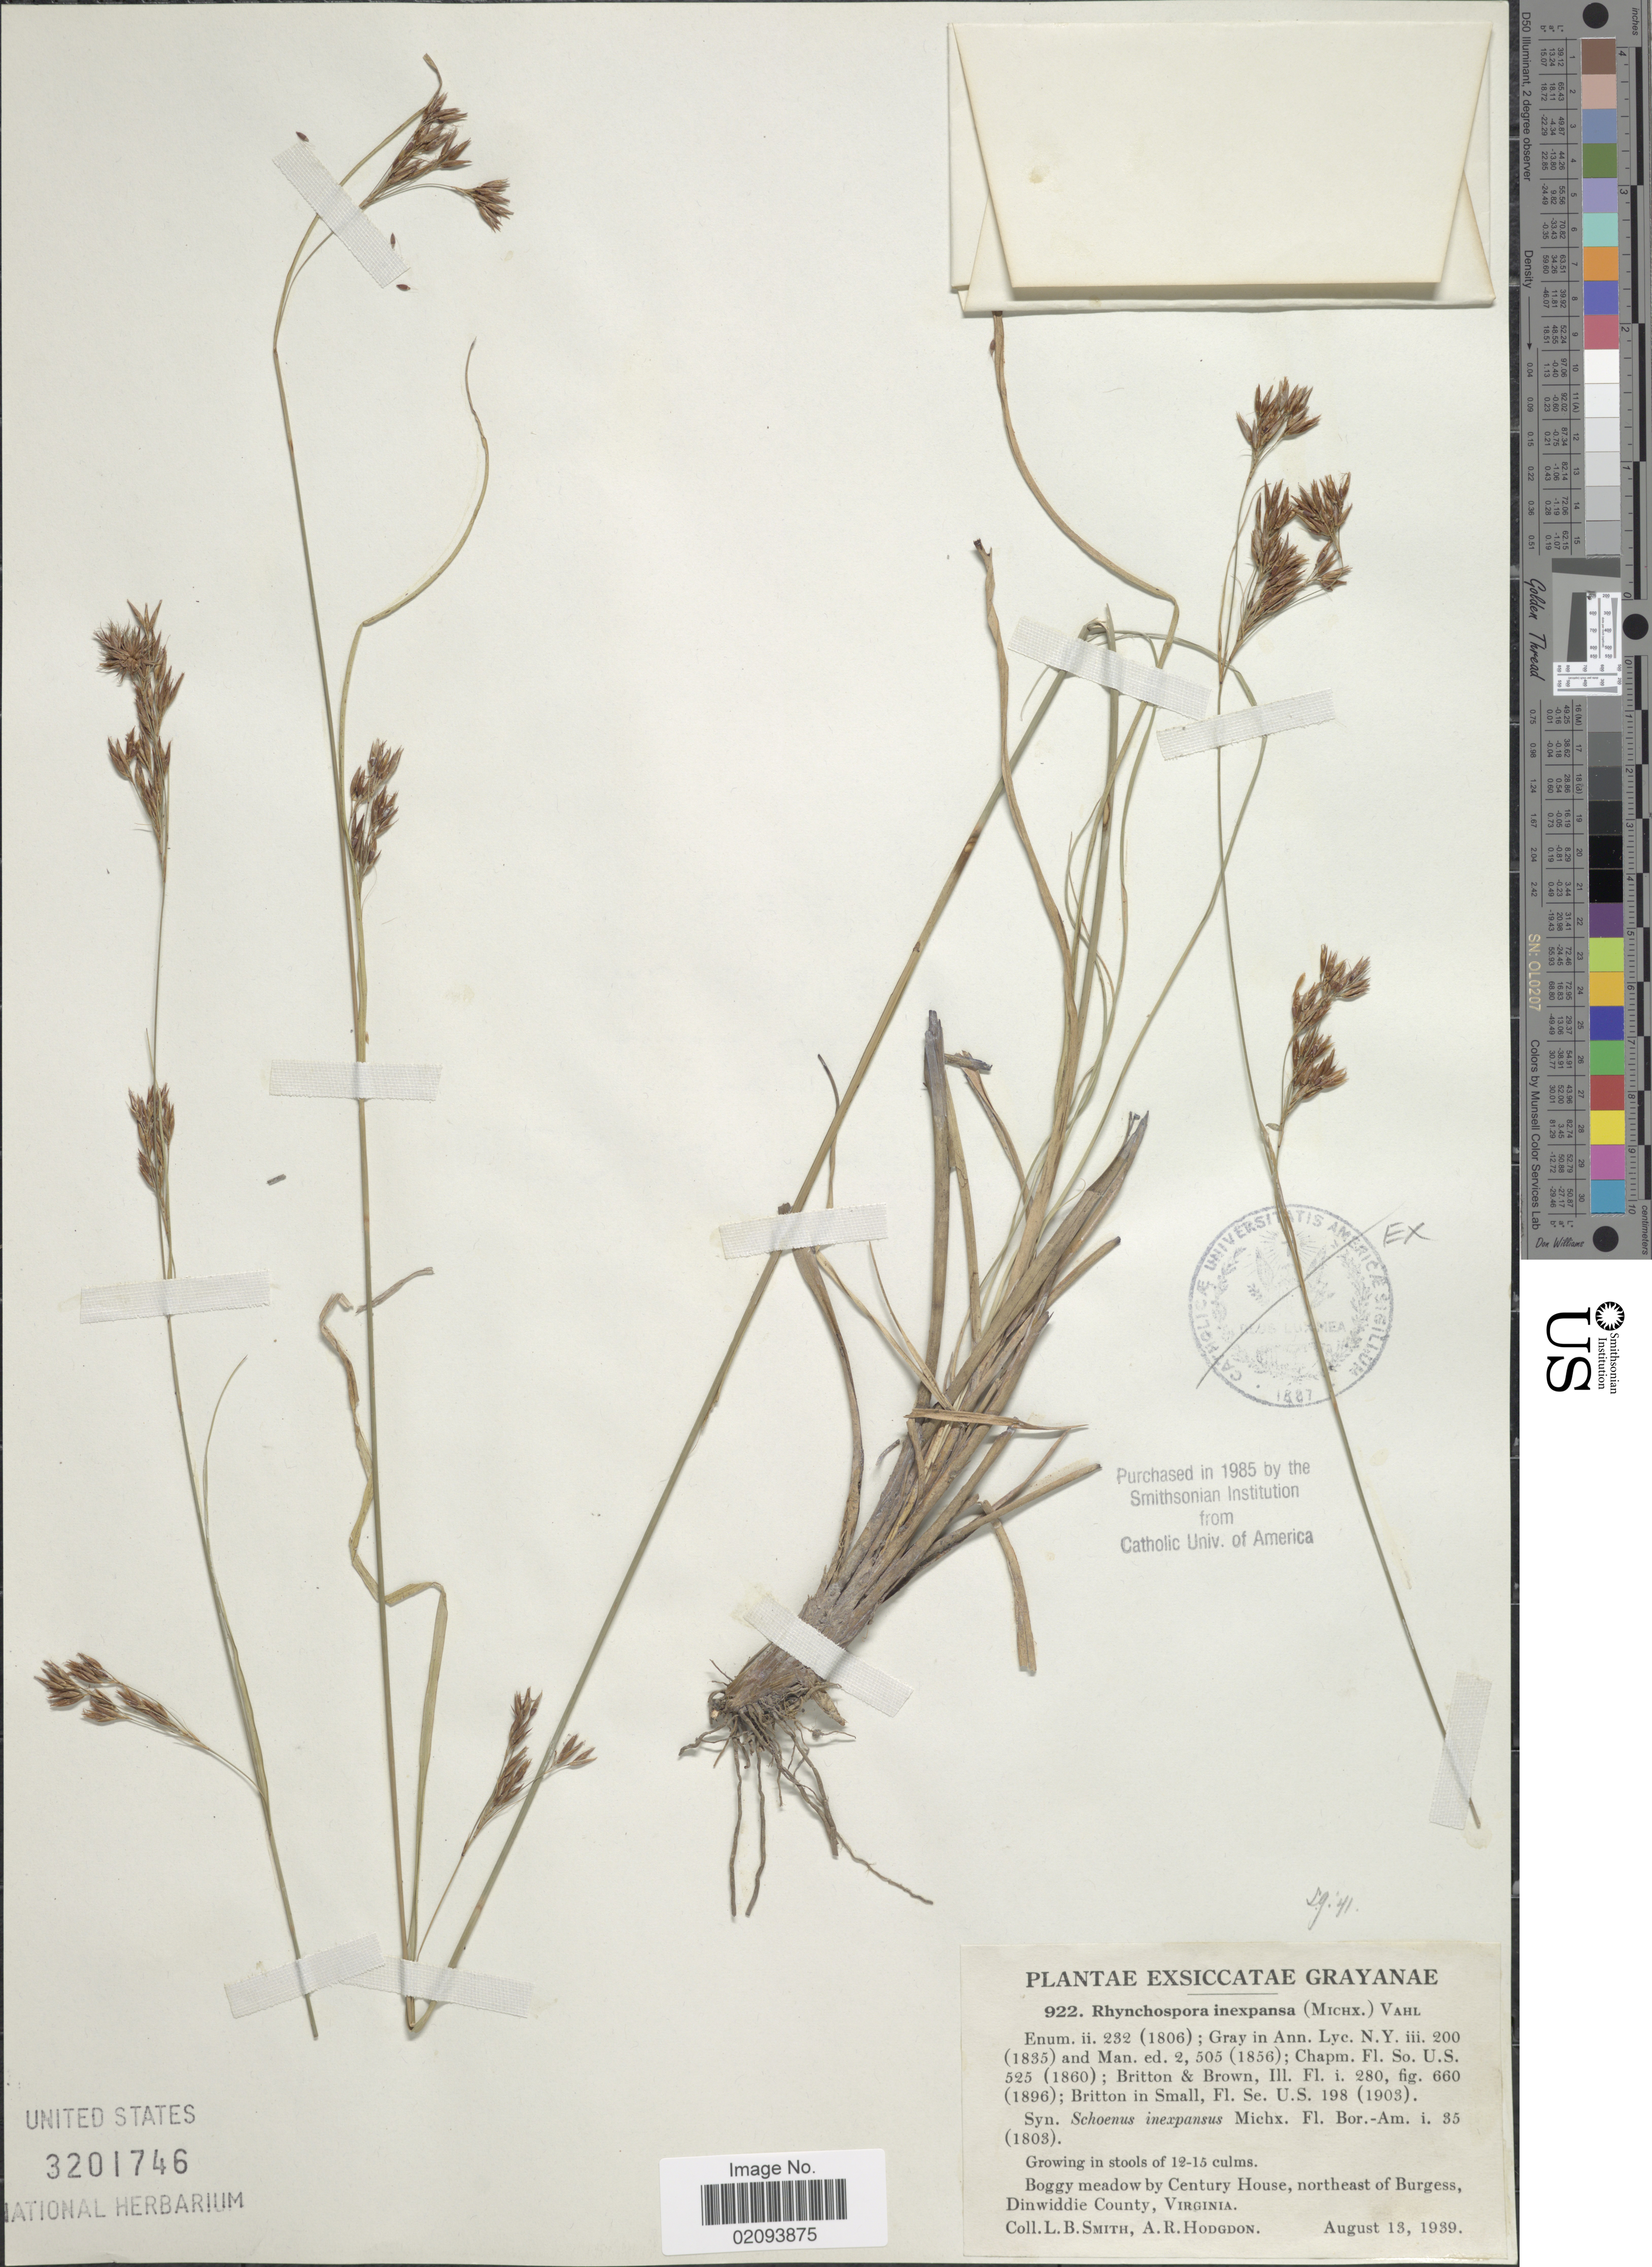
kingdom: Plantae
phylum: Tracheophyta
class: Liliopsida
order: Poales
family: Cyperaceae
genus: Rhynchospora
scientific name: Rhynchospora inexpansa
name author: (Michx.) Vahl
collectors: L. Smith & A. R. Hodgdon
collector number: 922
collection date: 1939-08-13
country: United States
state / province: Virginia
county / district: Dinwiddie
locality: Boggy meadow by Century House, northeast of Burgess, Dinwiddie County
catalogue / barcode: US 3201746